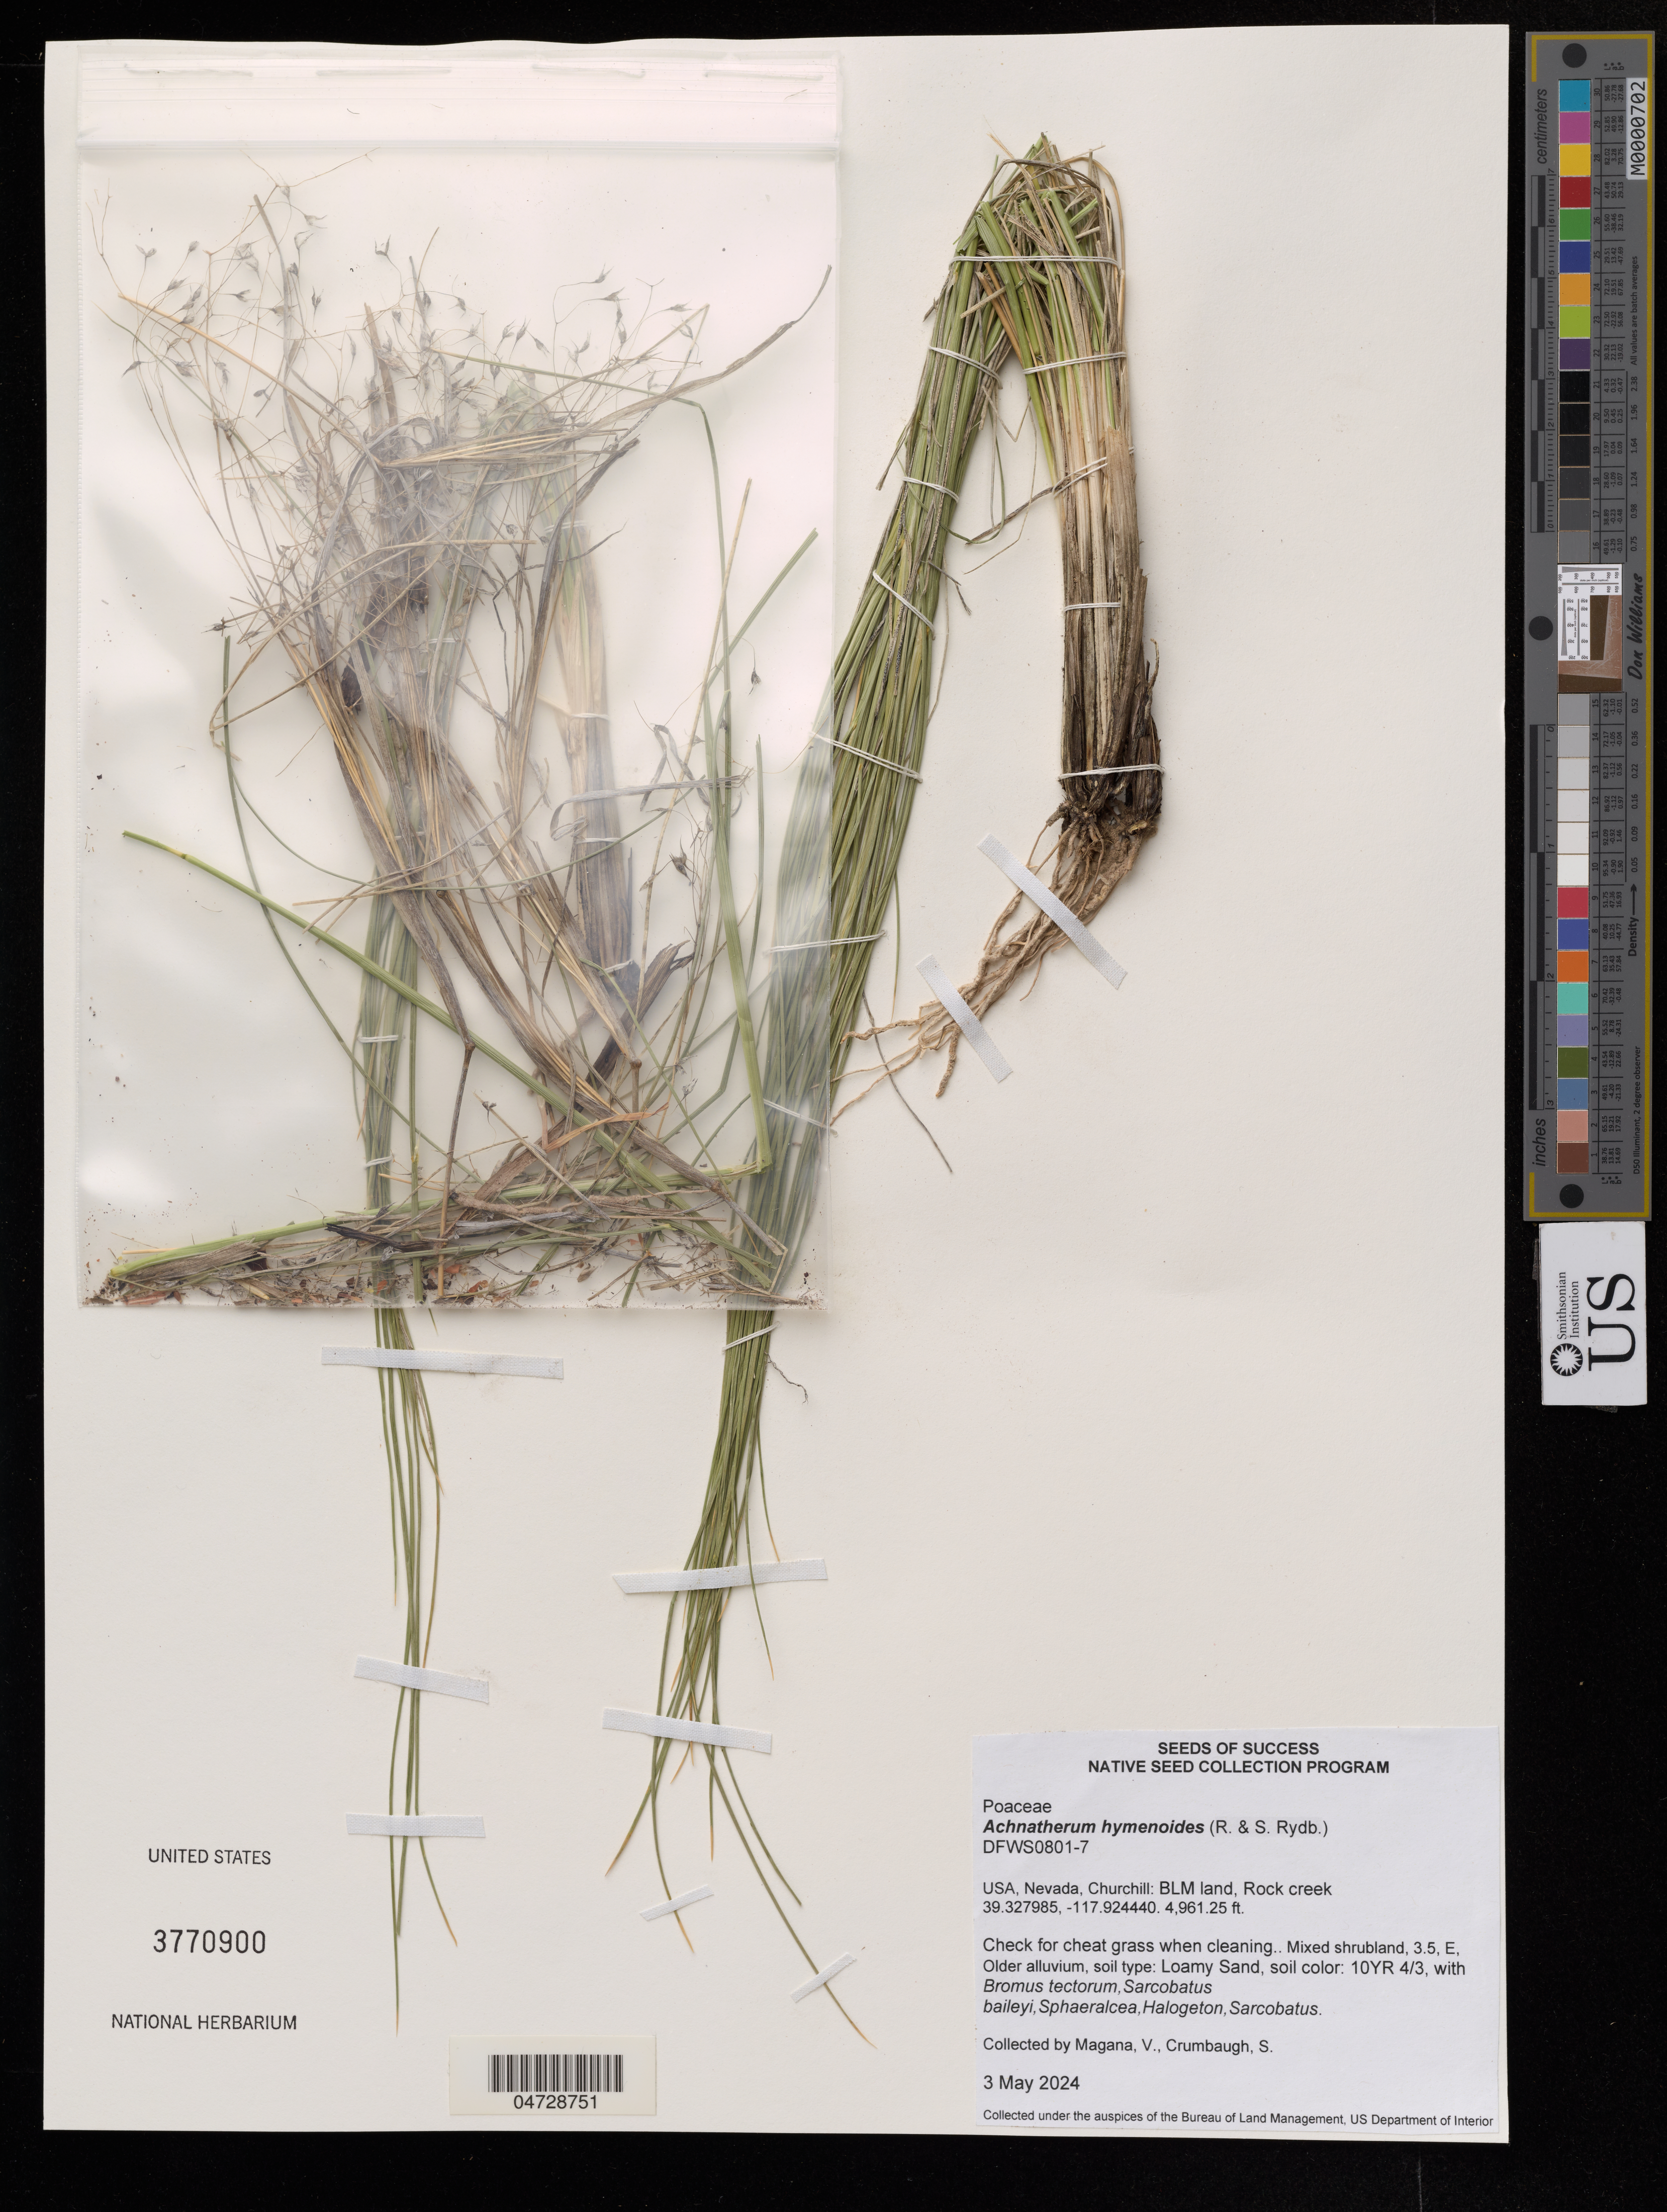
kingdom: Plantae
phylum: Tracheophyta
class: Liliopsida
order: Poales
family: Poaceae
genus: Achnatherum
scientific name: Achnatherum hymenoides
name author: (Roem. & Schult.) Barkworth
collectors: V. Magana & S. Crumbaug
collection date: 2024-05-03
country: United States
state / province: Nevada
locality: Churchill: BLM land, Rock creek.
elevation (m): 1512.19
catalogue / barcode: US 3770900